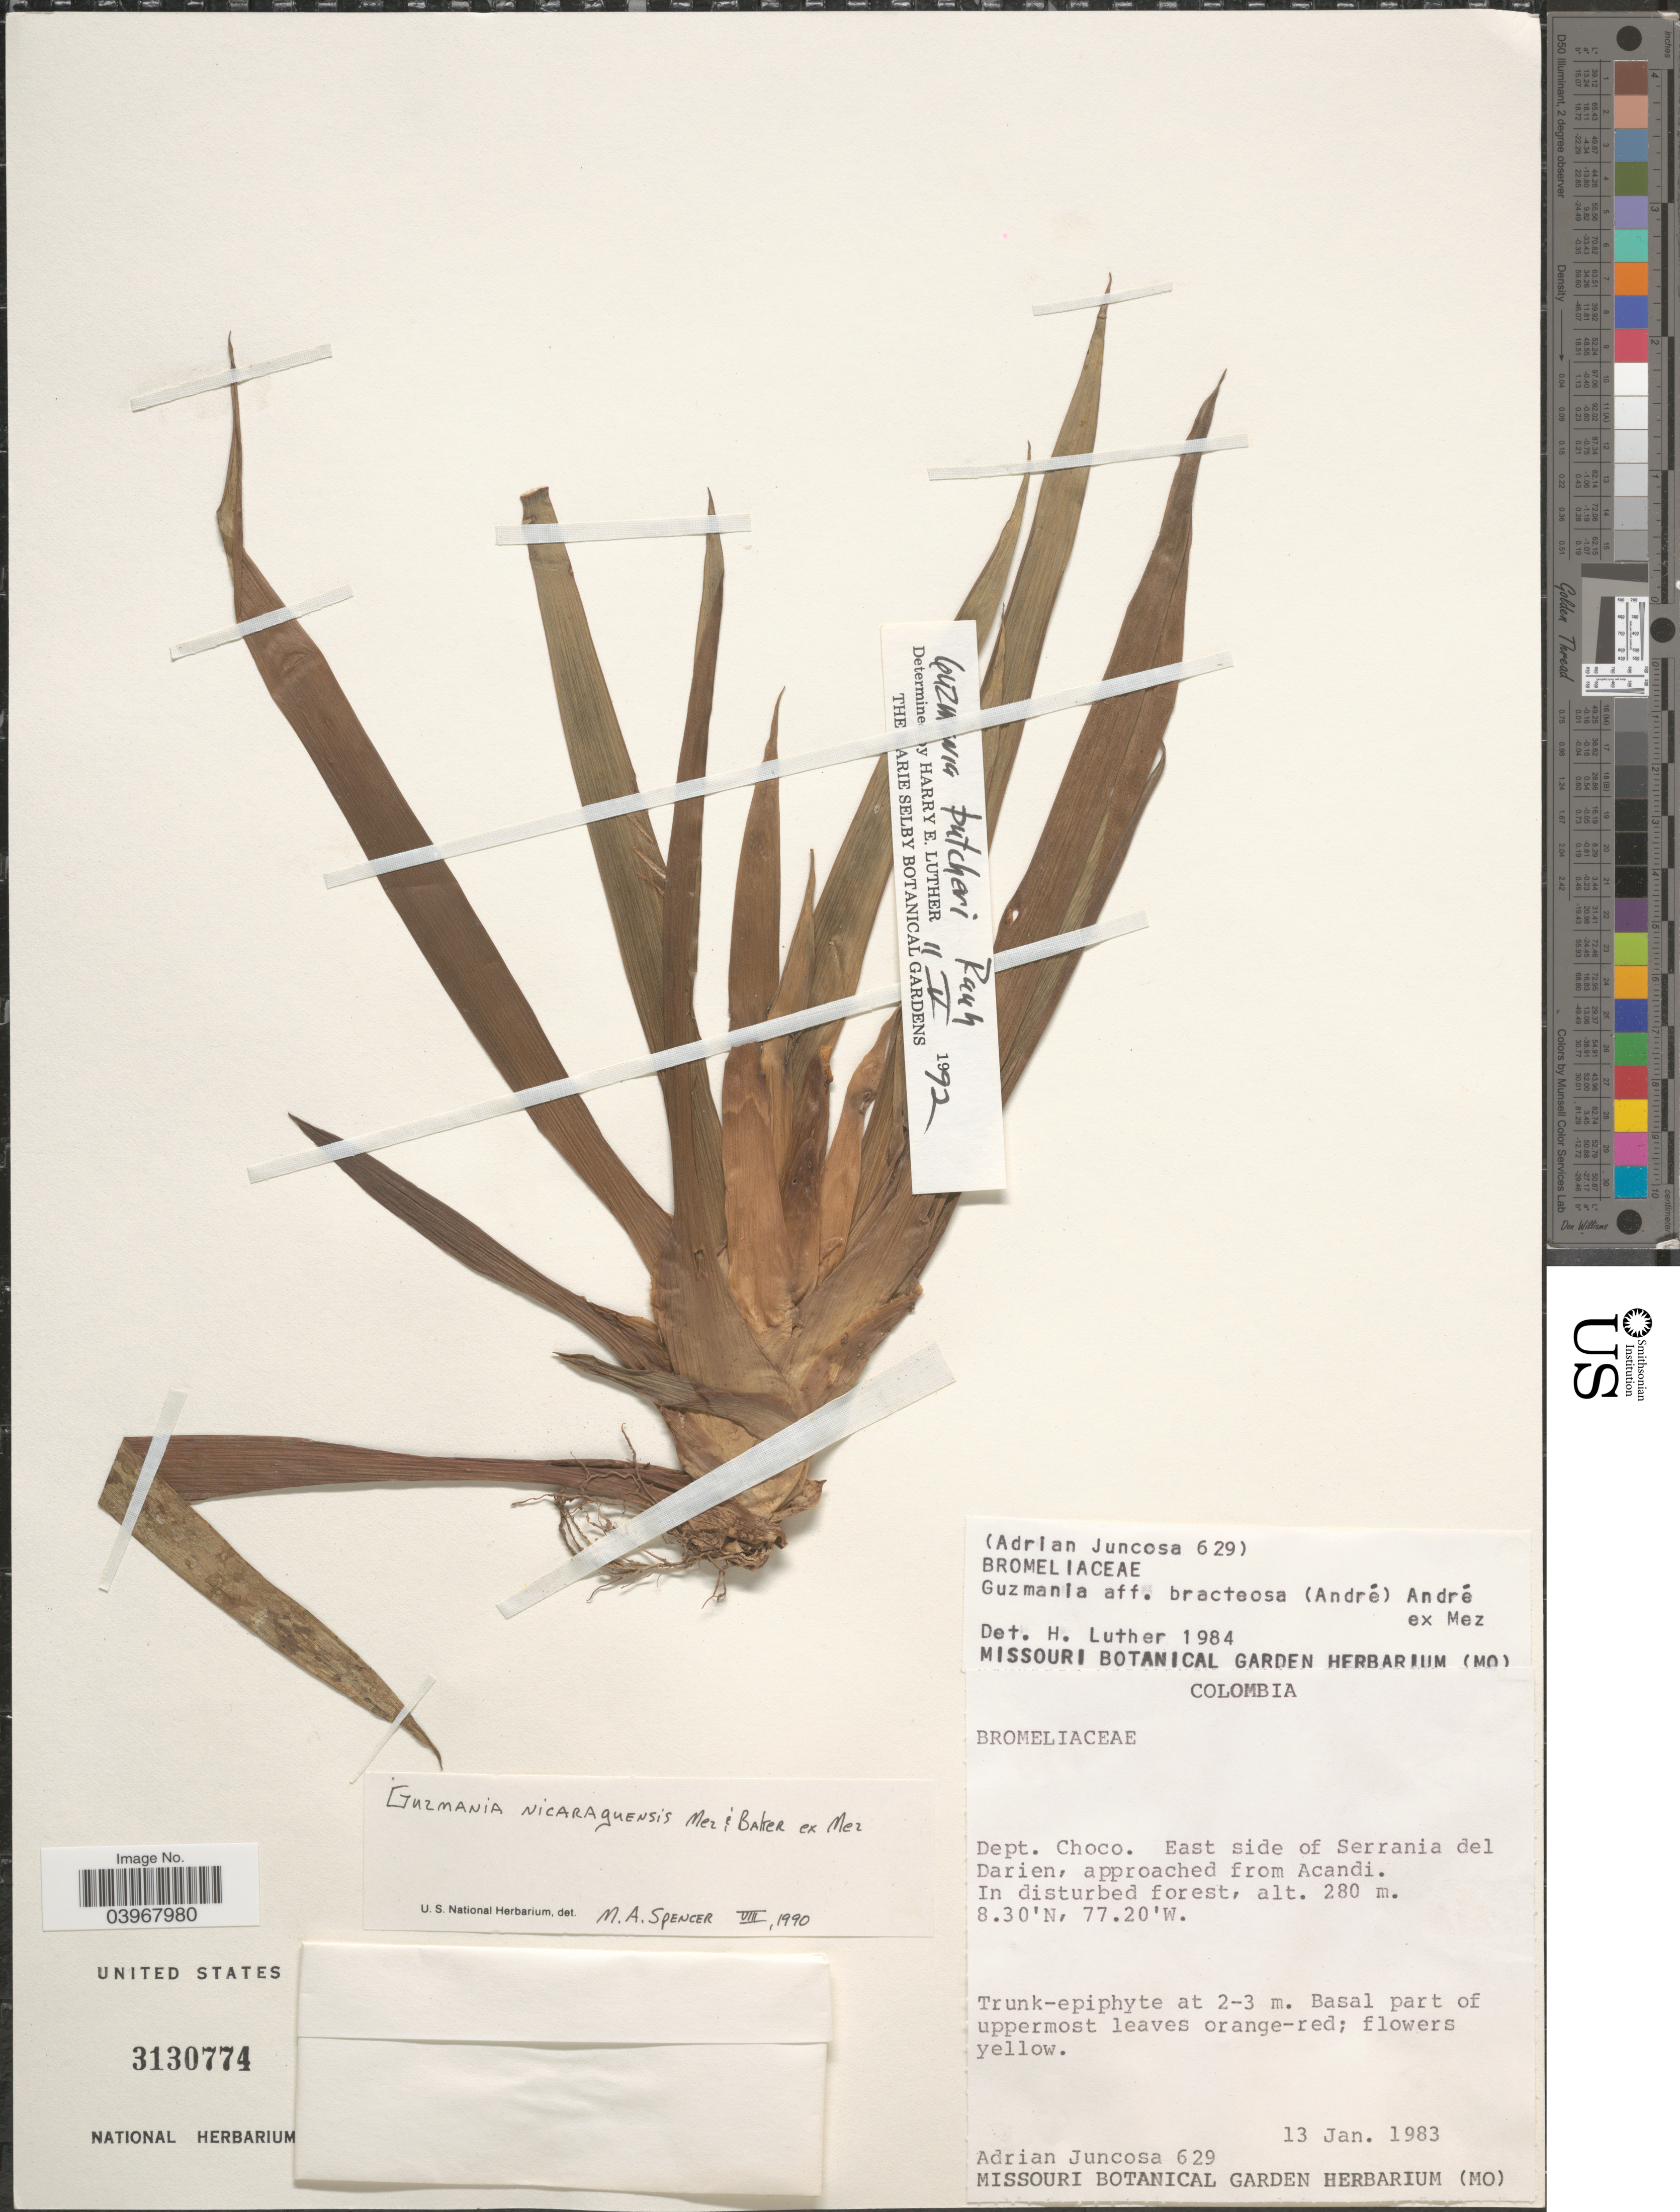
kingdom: Plantae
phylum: Tracheophyta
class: Liliopsida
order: Poales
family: Bromeliaceae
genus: Guzmania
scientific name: Guzmania nicaraguensis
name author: Mez & Mez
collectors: A. Juncosa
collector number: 629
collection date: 1983-01-13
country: Colombia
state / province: Chocó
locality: Dept. Choco. East side of Serrania del Darien, approached from Acandi.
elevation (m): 280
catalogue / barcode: US 3130774